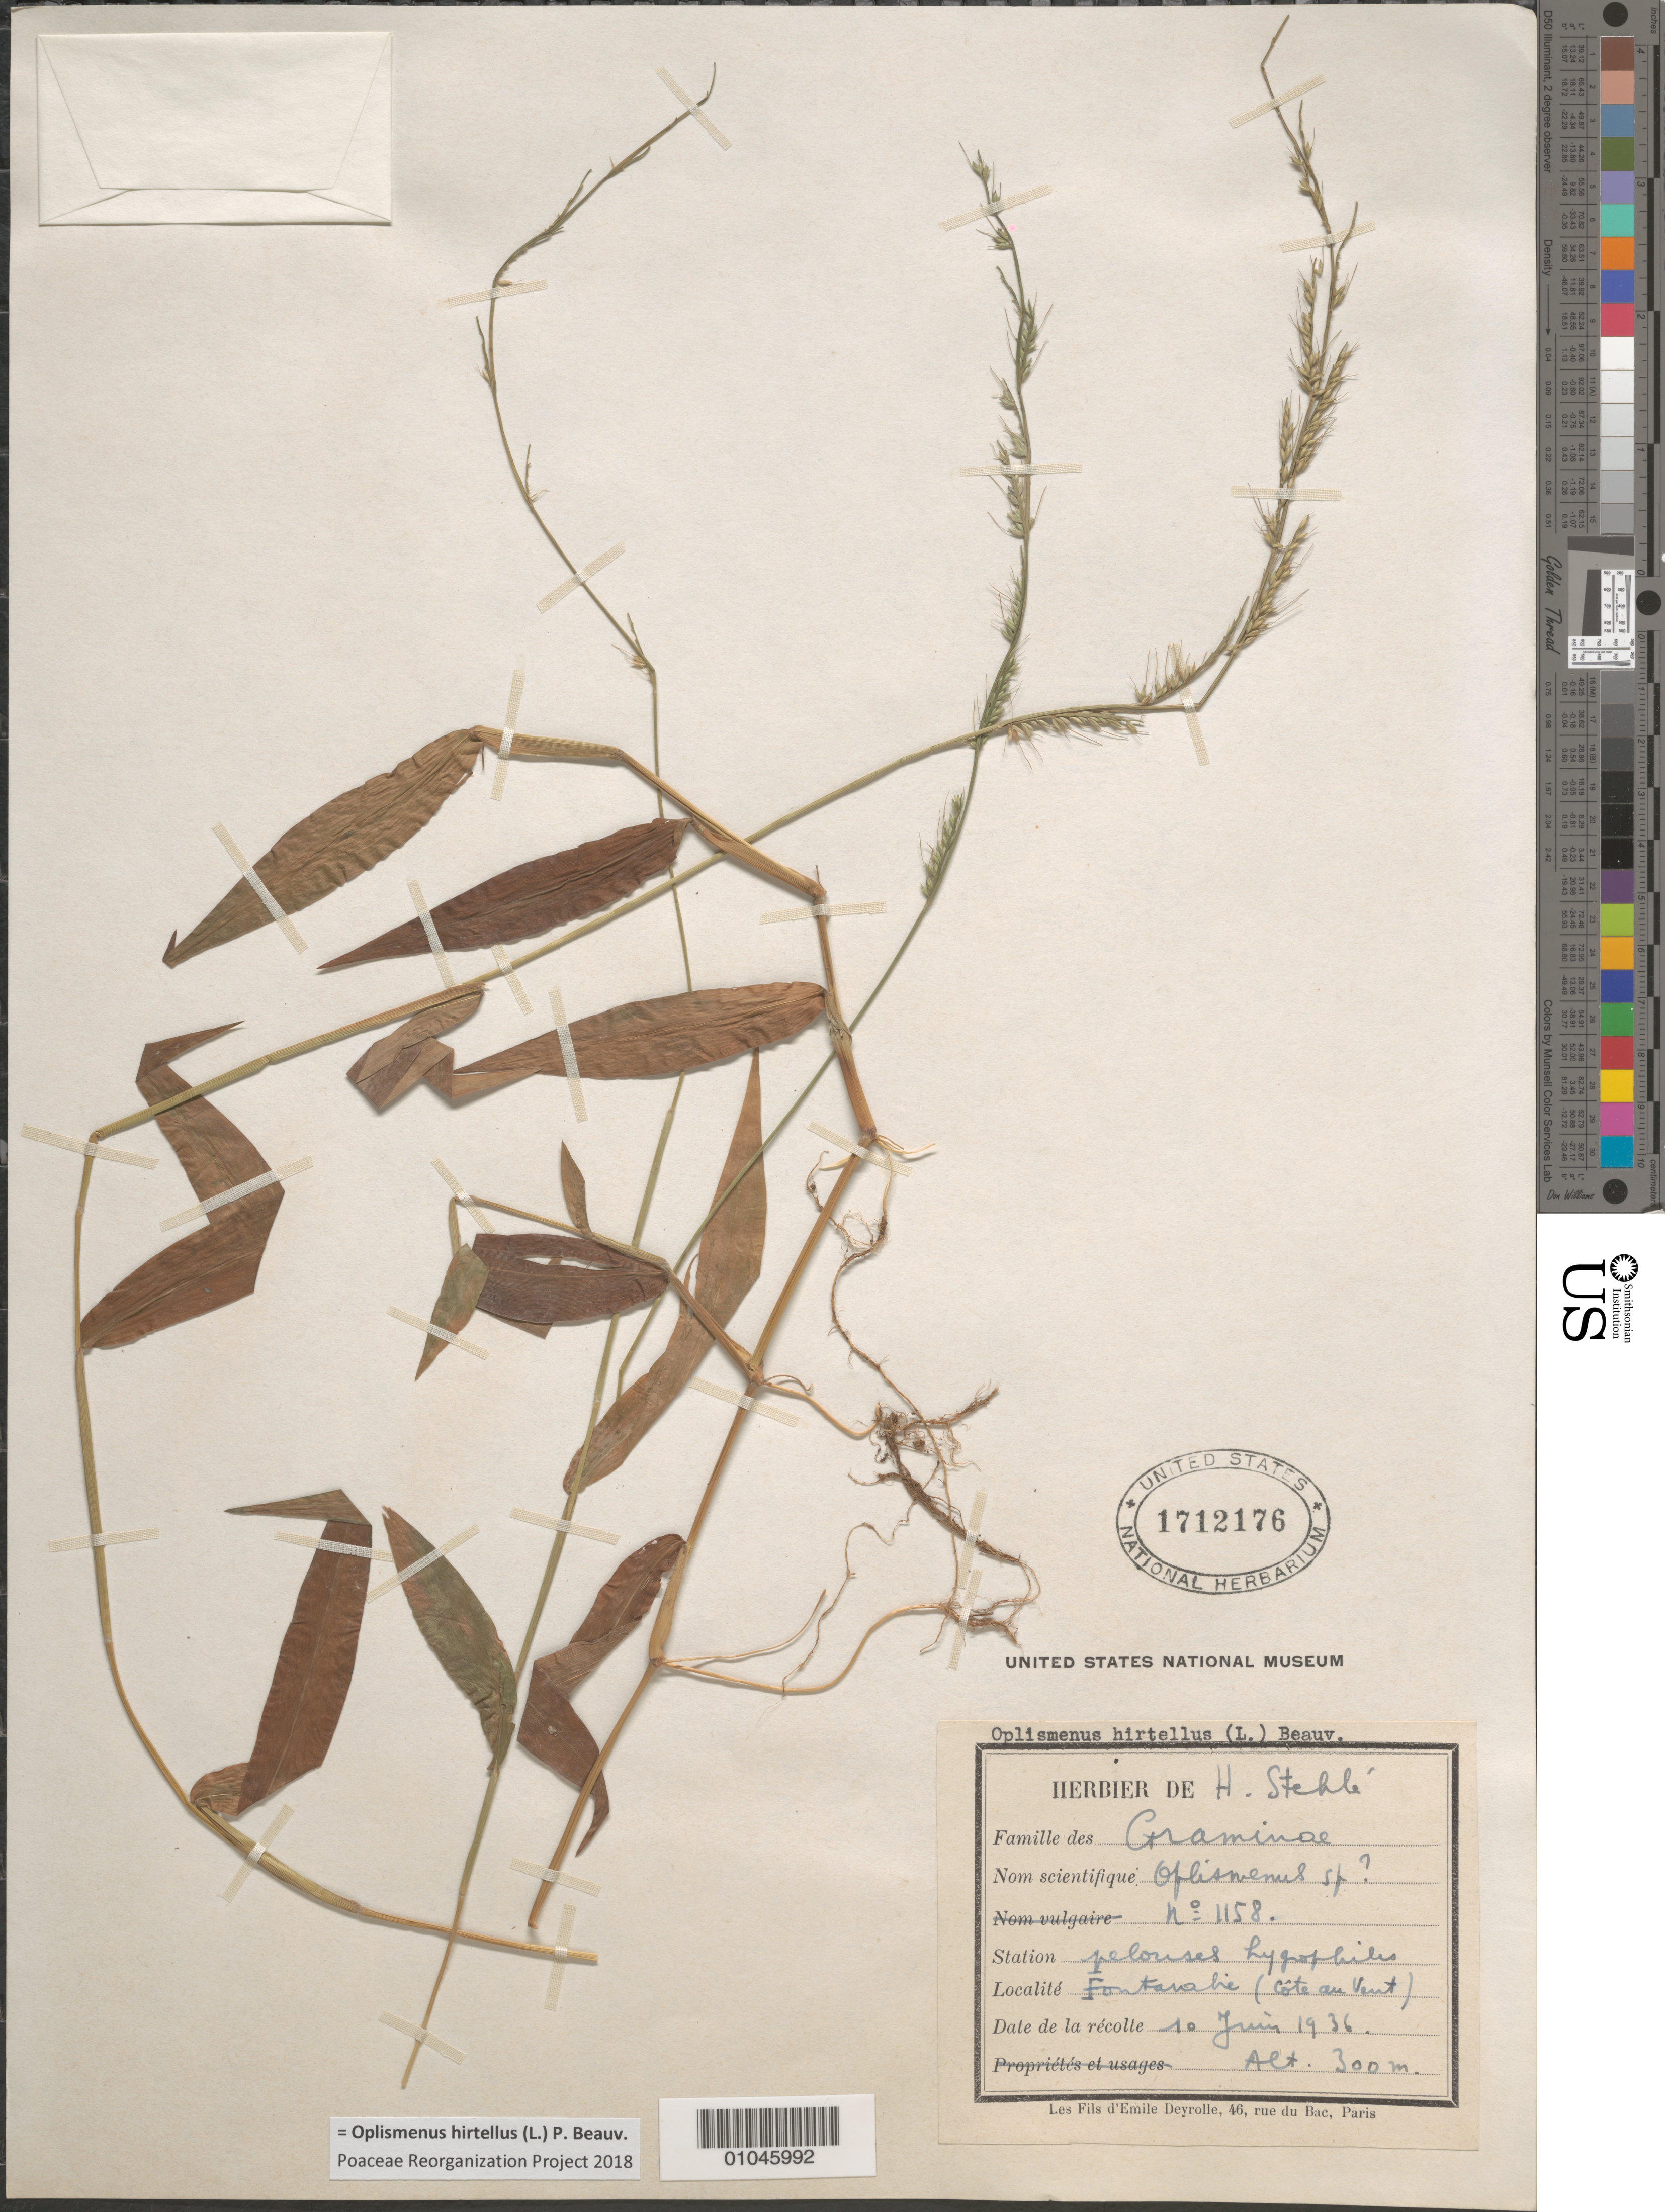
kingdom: Plantae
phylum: Tracheophyta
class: Liliopsida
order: Poales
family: Poaceae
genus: Oplismenus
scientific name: Oplismenus hirtellus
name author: (L.) P. Beauv.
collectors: H. Stehlé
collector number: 1158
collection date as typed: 10 Jun 1936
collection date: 1936-06-10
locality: Cote au Vent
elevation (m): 300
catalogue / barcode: US 1712176